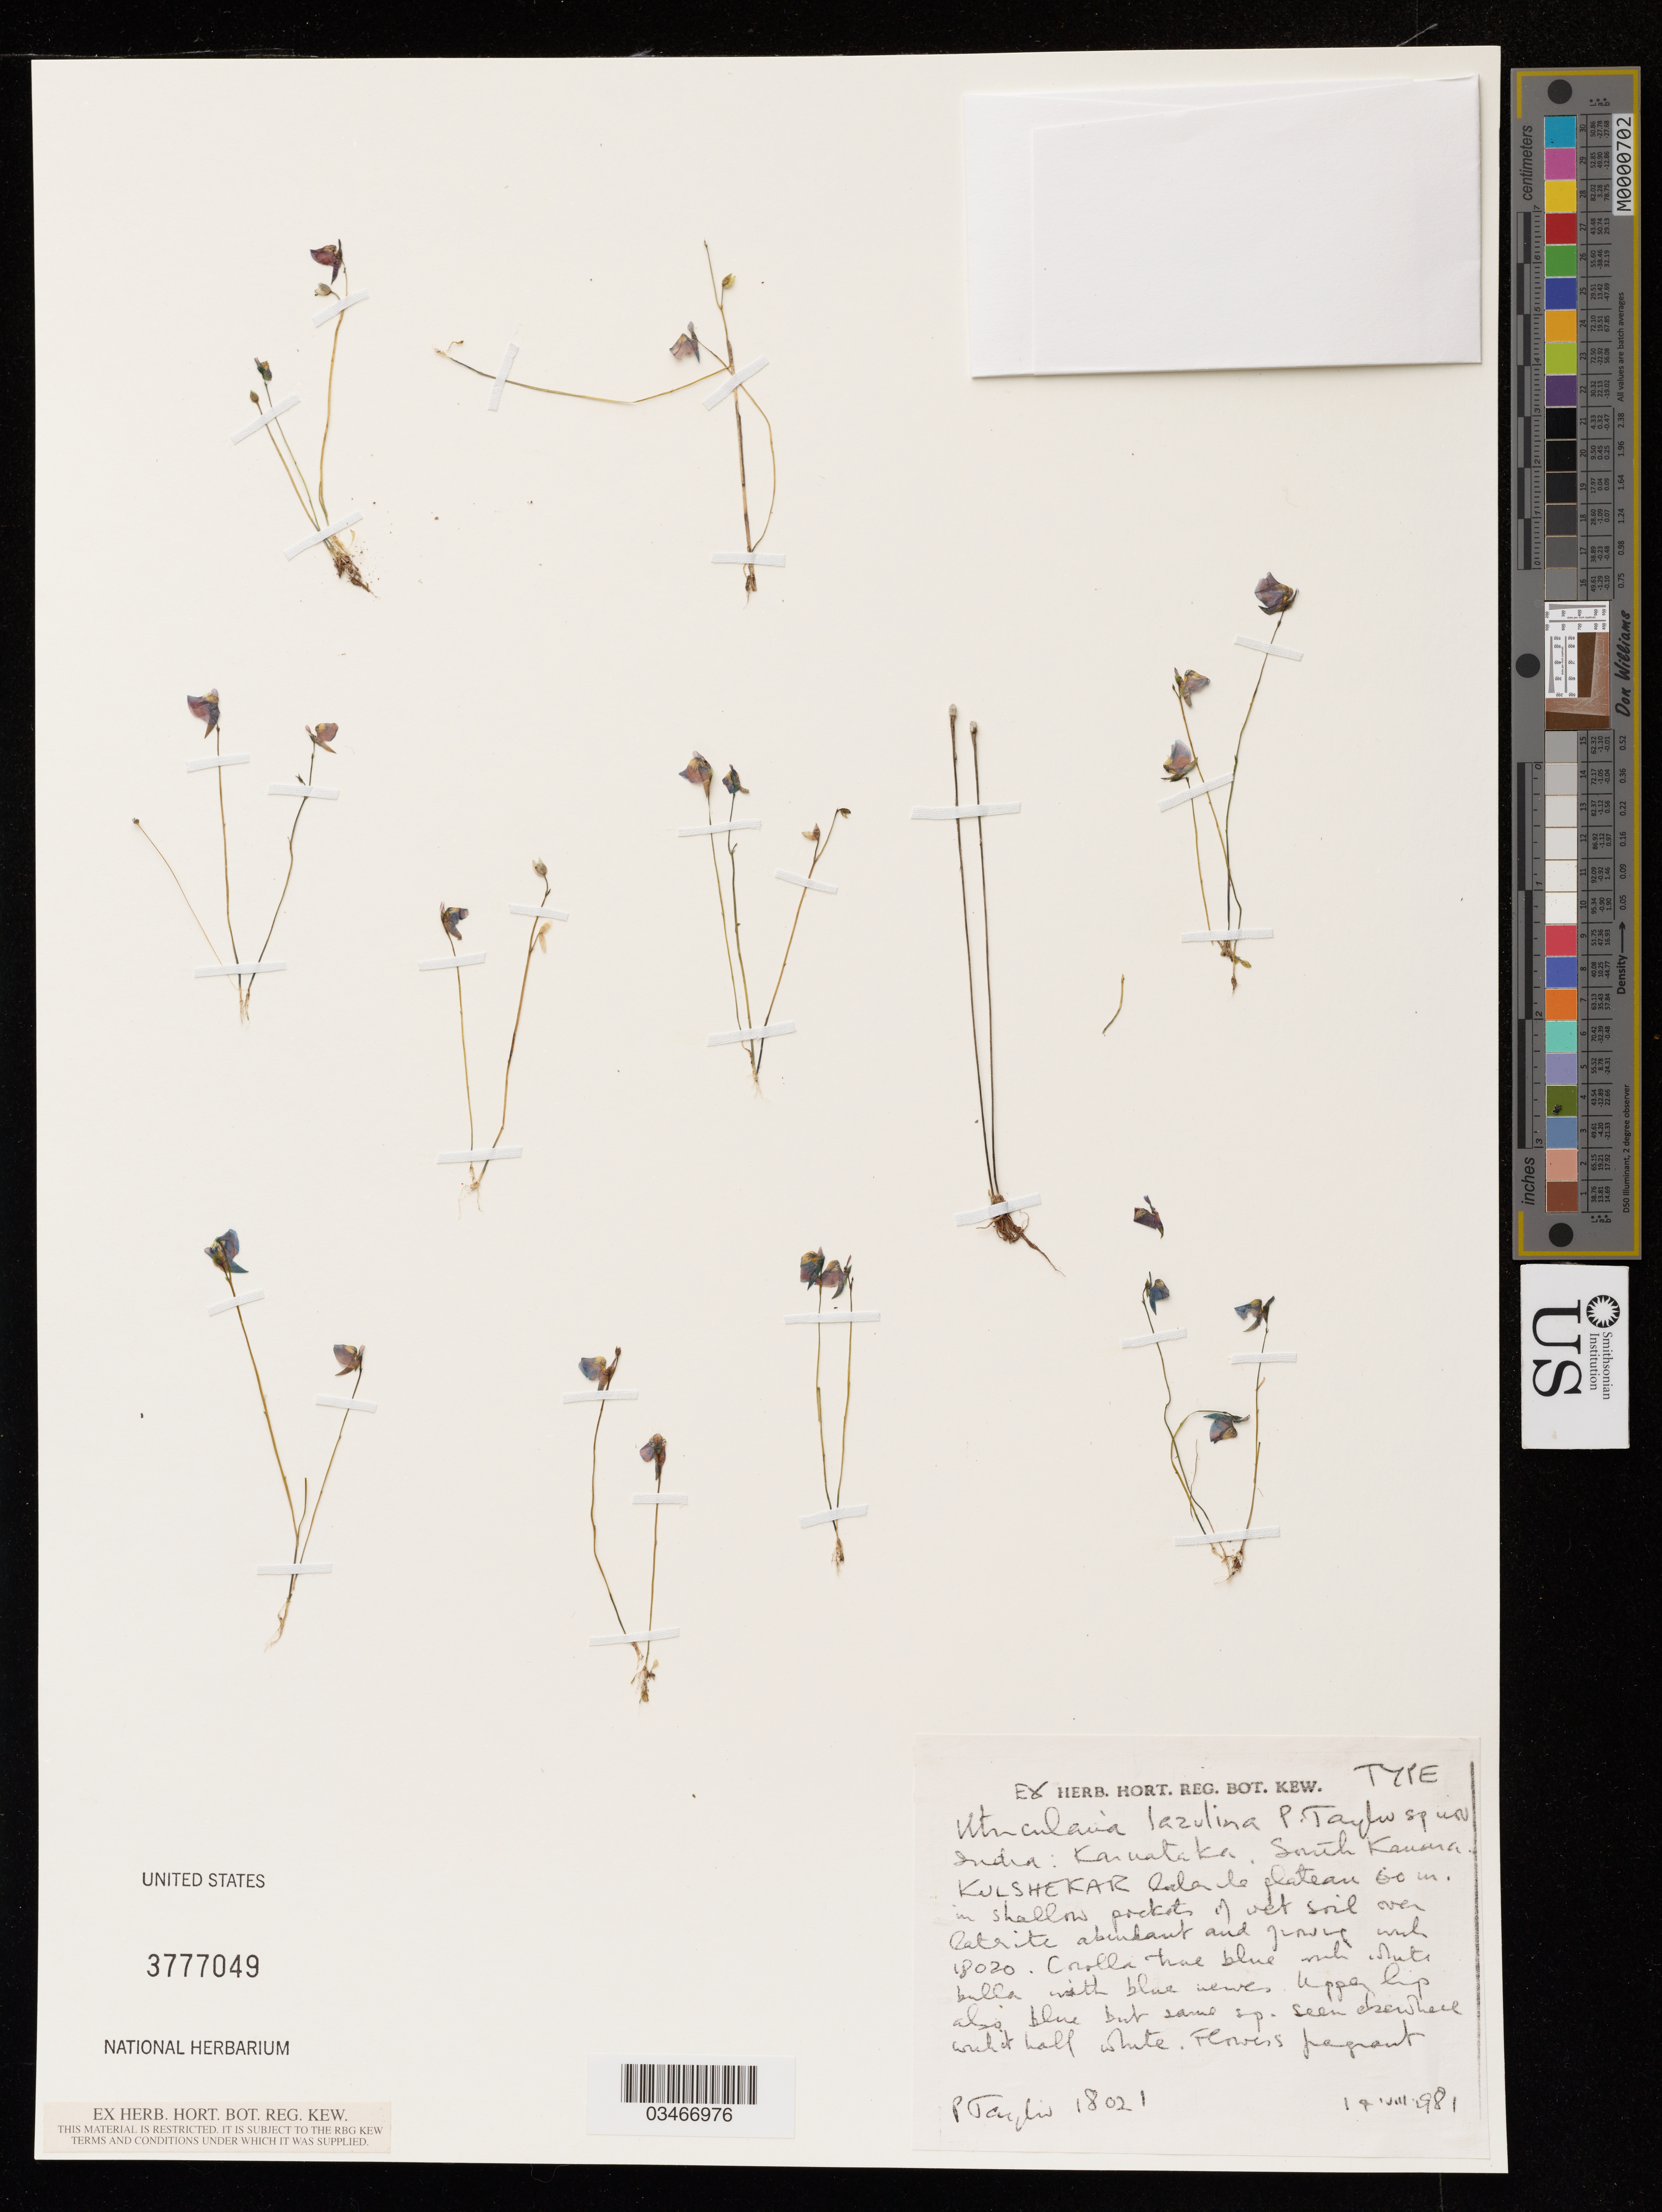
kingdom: Plantae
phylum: Tracheophyta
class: Magnoliopsida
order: Lamiales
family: Lentibulariaceae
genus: Utricularia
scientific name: Utricularia lazulina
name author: P. Taylor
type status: Isotype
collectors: P. Taylor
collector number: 18021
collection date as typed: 17 VIII 1981 (interpreted)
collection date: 1981-08-17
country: India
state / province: Karnataka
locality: South Kanara, Kulshekar, inland (?) plateau.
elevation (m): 60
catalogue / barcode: US 3777049